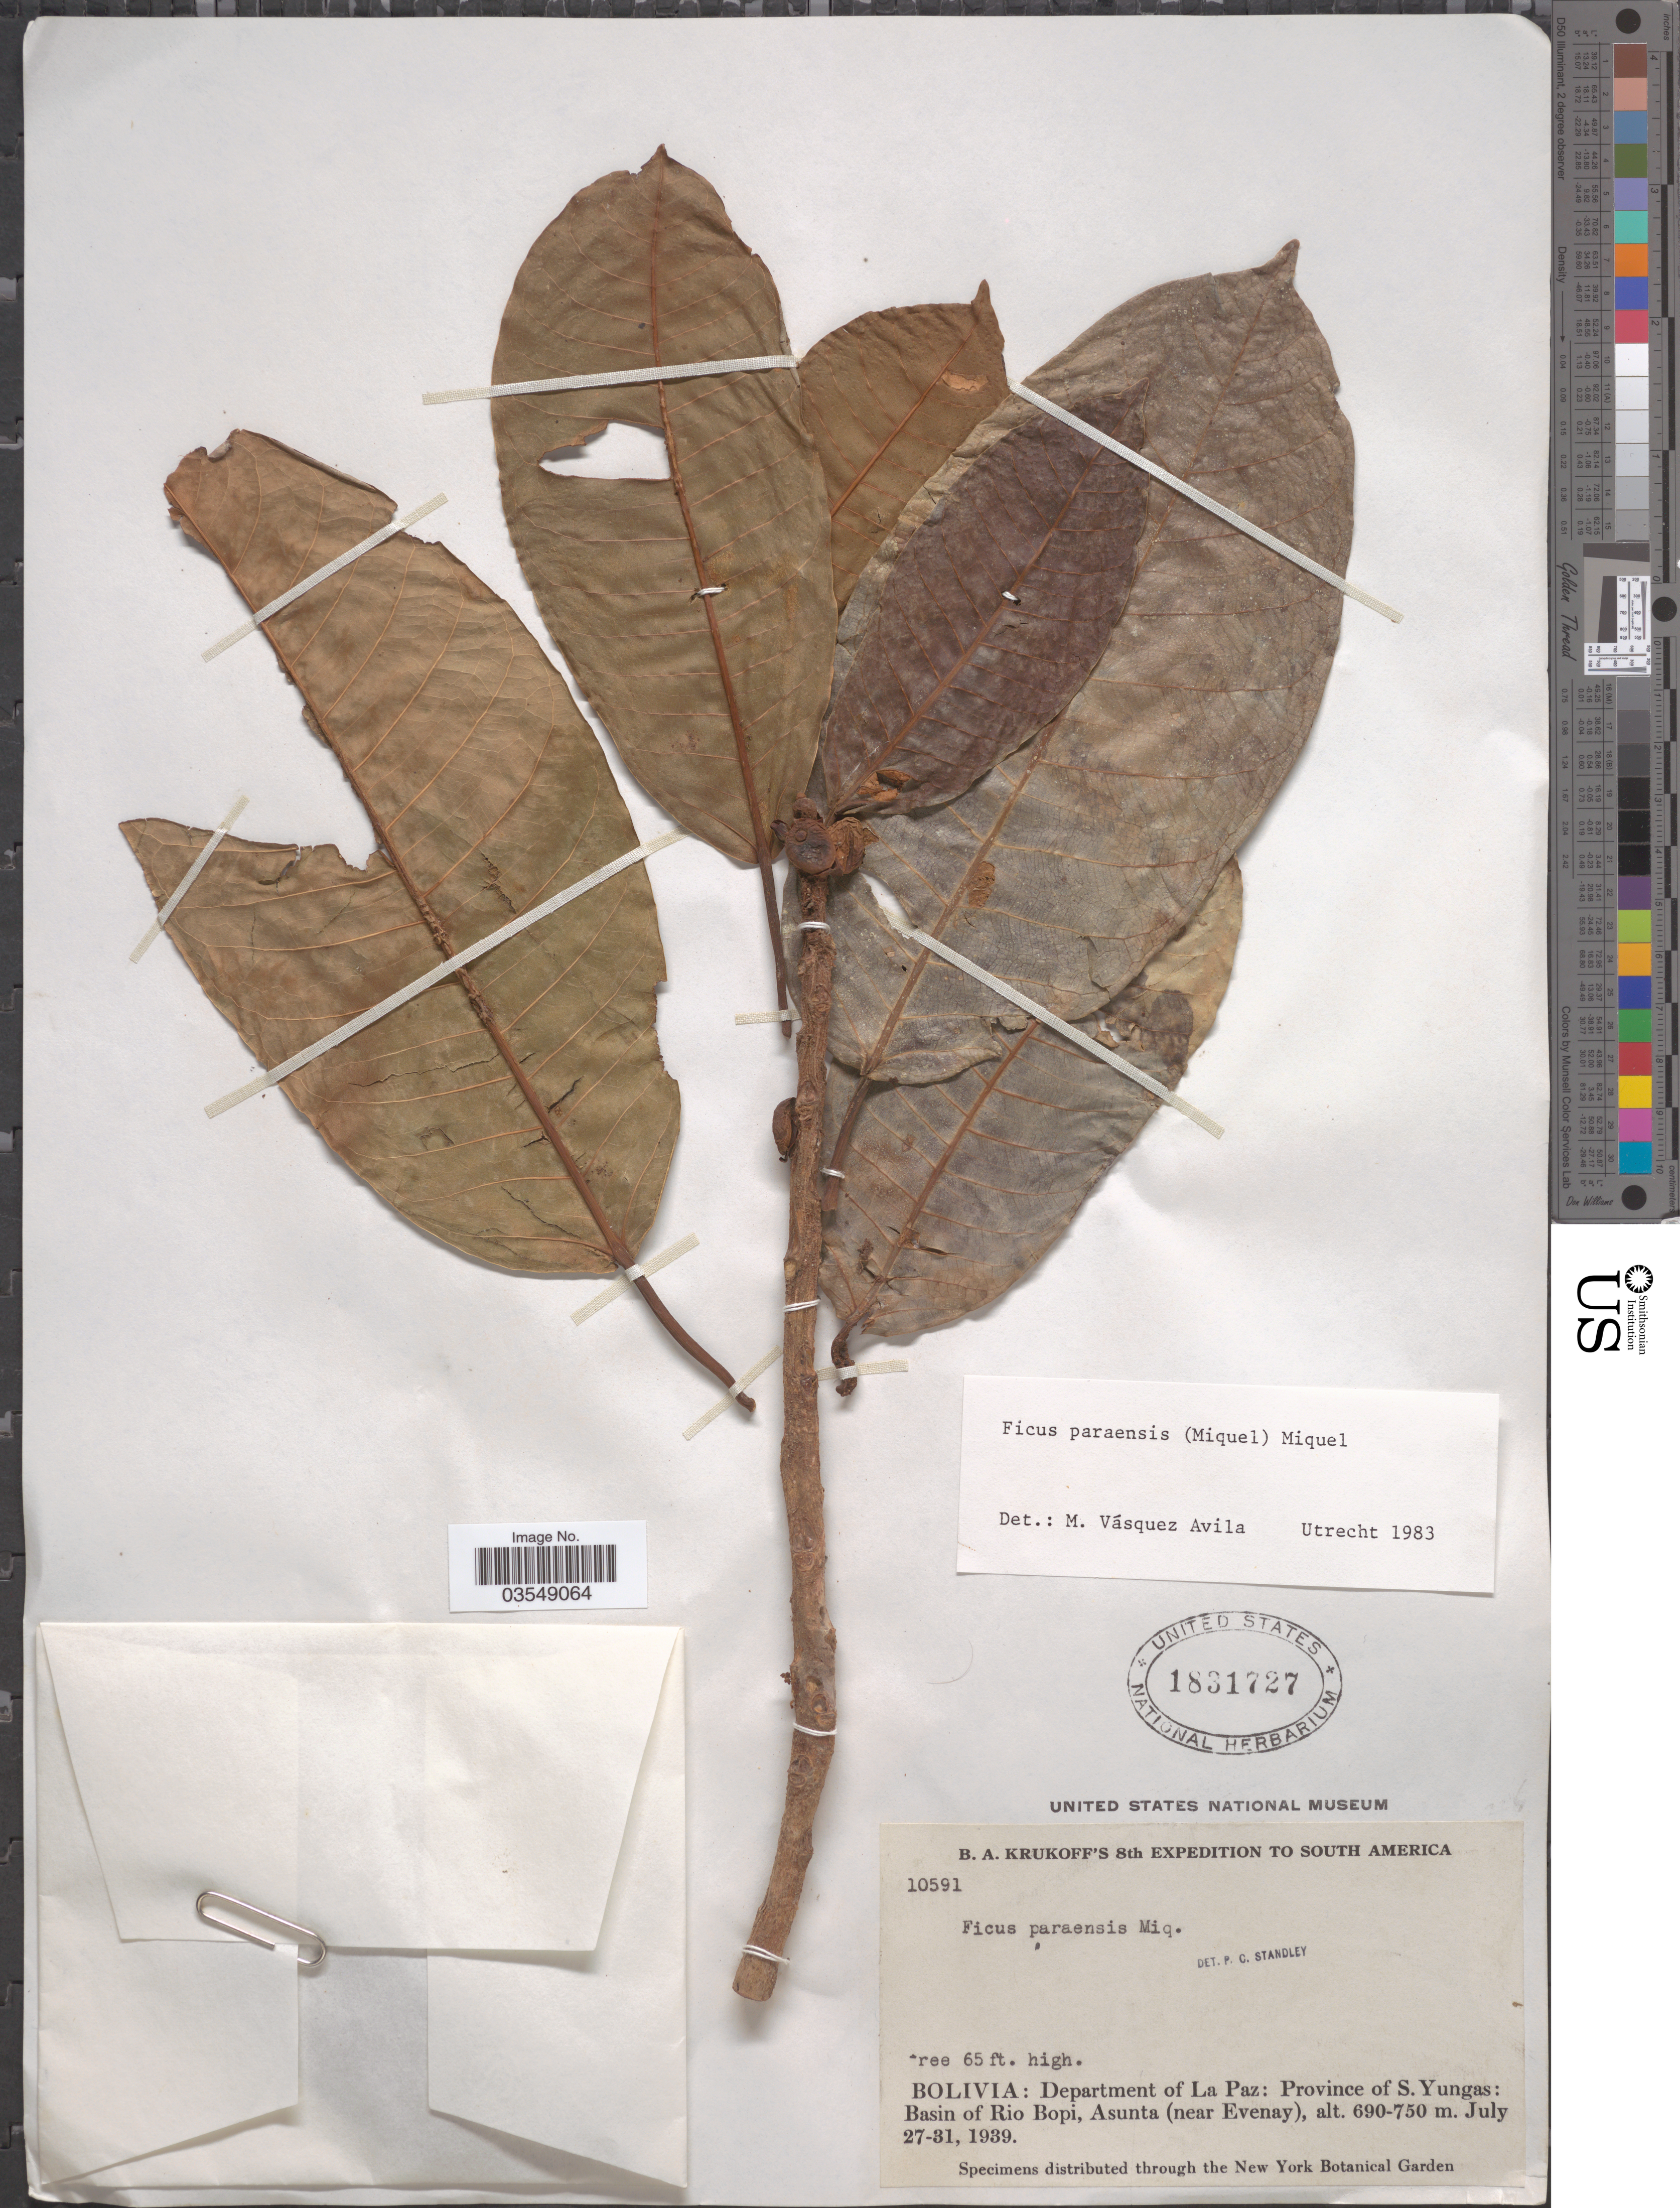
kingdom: Plantae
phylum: Tracheophyta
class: Magnoliopsida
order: Rosales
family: Moraceae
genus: Ficus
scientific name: Ficus paraensis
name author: (Miq.) Miq.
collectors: B. A. Krukoff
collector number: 10591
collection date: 1939-07-27/1939-07-31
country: Bolivia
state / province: La Paz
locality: Department of La Paz: Province of S. Yungas: Basin of Rio Bopi, Asunta (near Evenay).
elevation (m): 690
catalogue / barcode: US 1831727